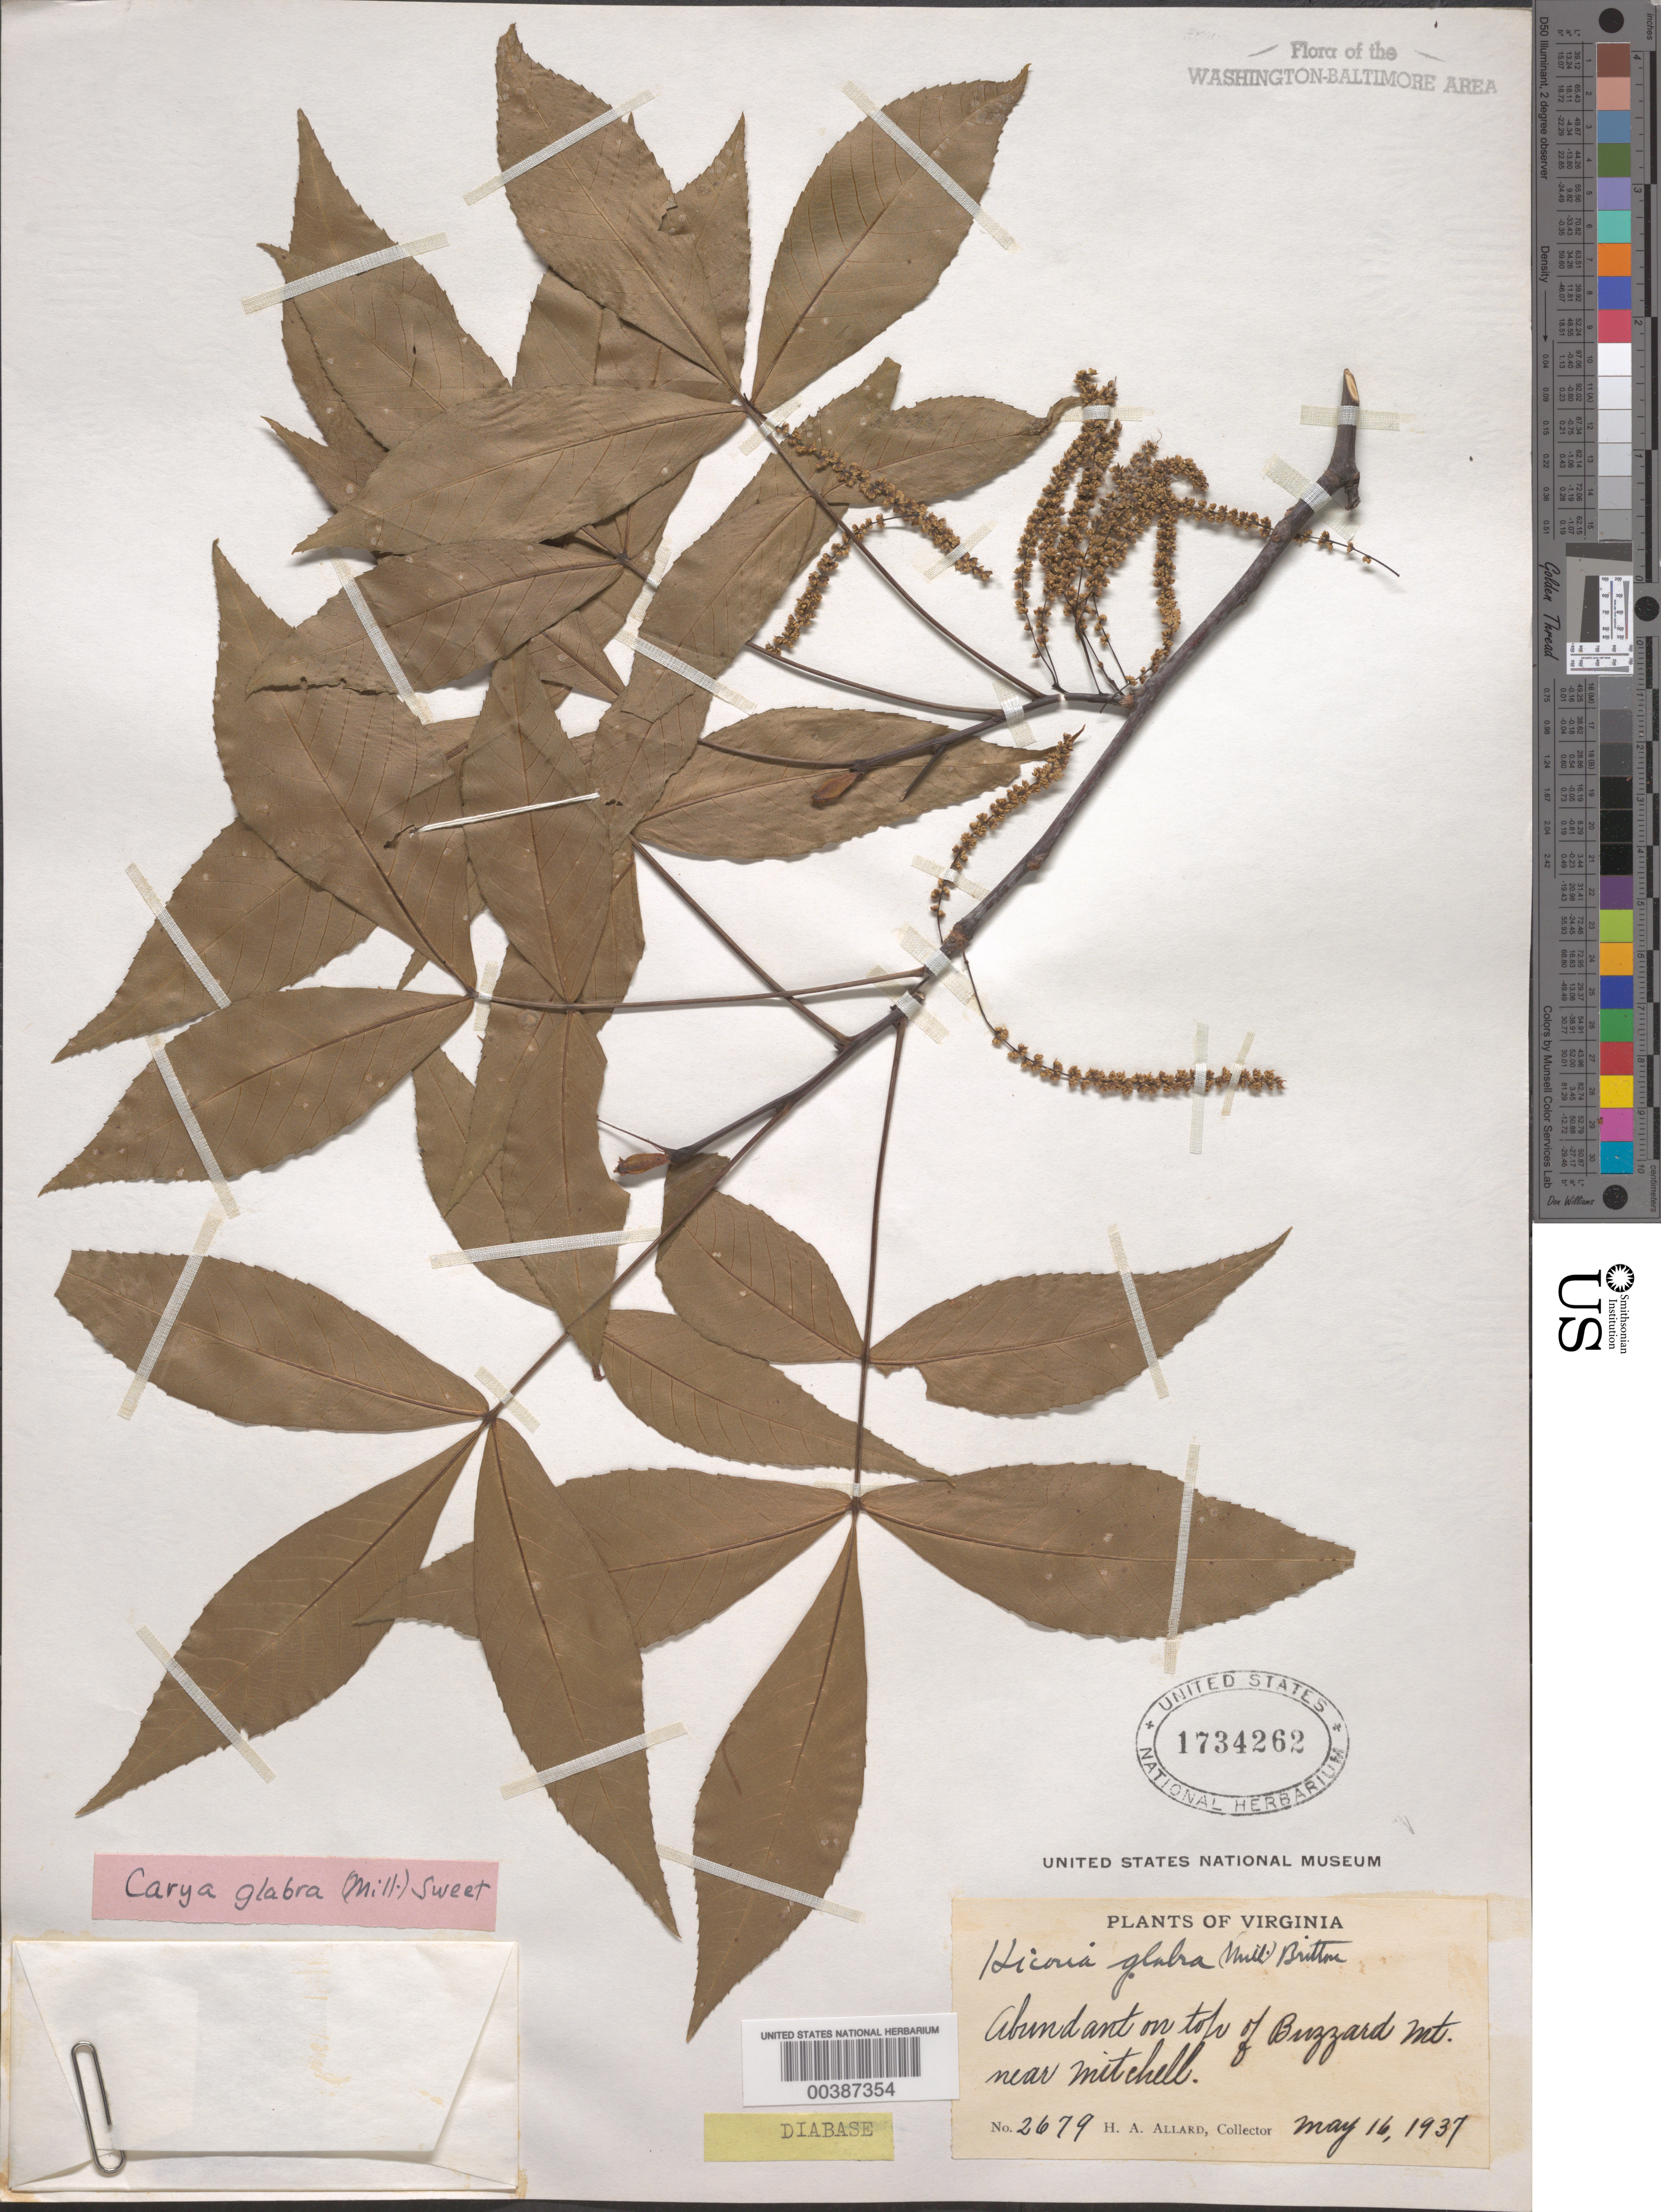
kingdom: Plantae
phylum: Tracheophyta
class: Magnoliopsida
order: Fagales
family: Juglandaceae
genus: Carya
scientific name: Carya glabra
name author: (Mill.) Sweet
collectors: H. A. Allard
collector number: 2679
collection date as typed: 16 May 1937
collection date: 1937-05-16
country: United States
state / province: Virginia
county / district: Culpeper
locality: Buzzard Mountain, near Mitchell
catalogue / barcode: US 1734262